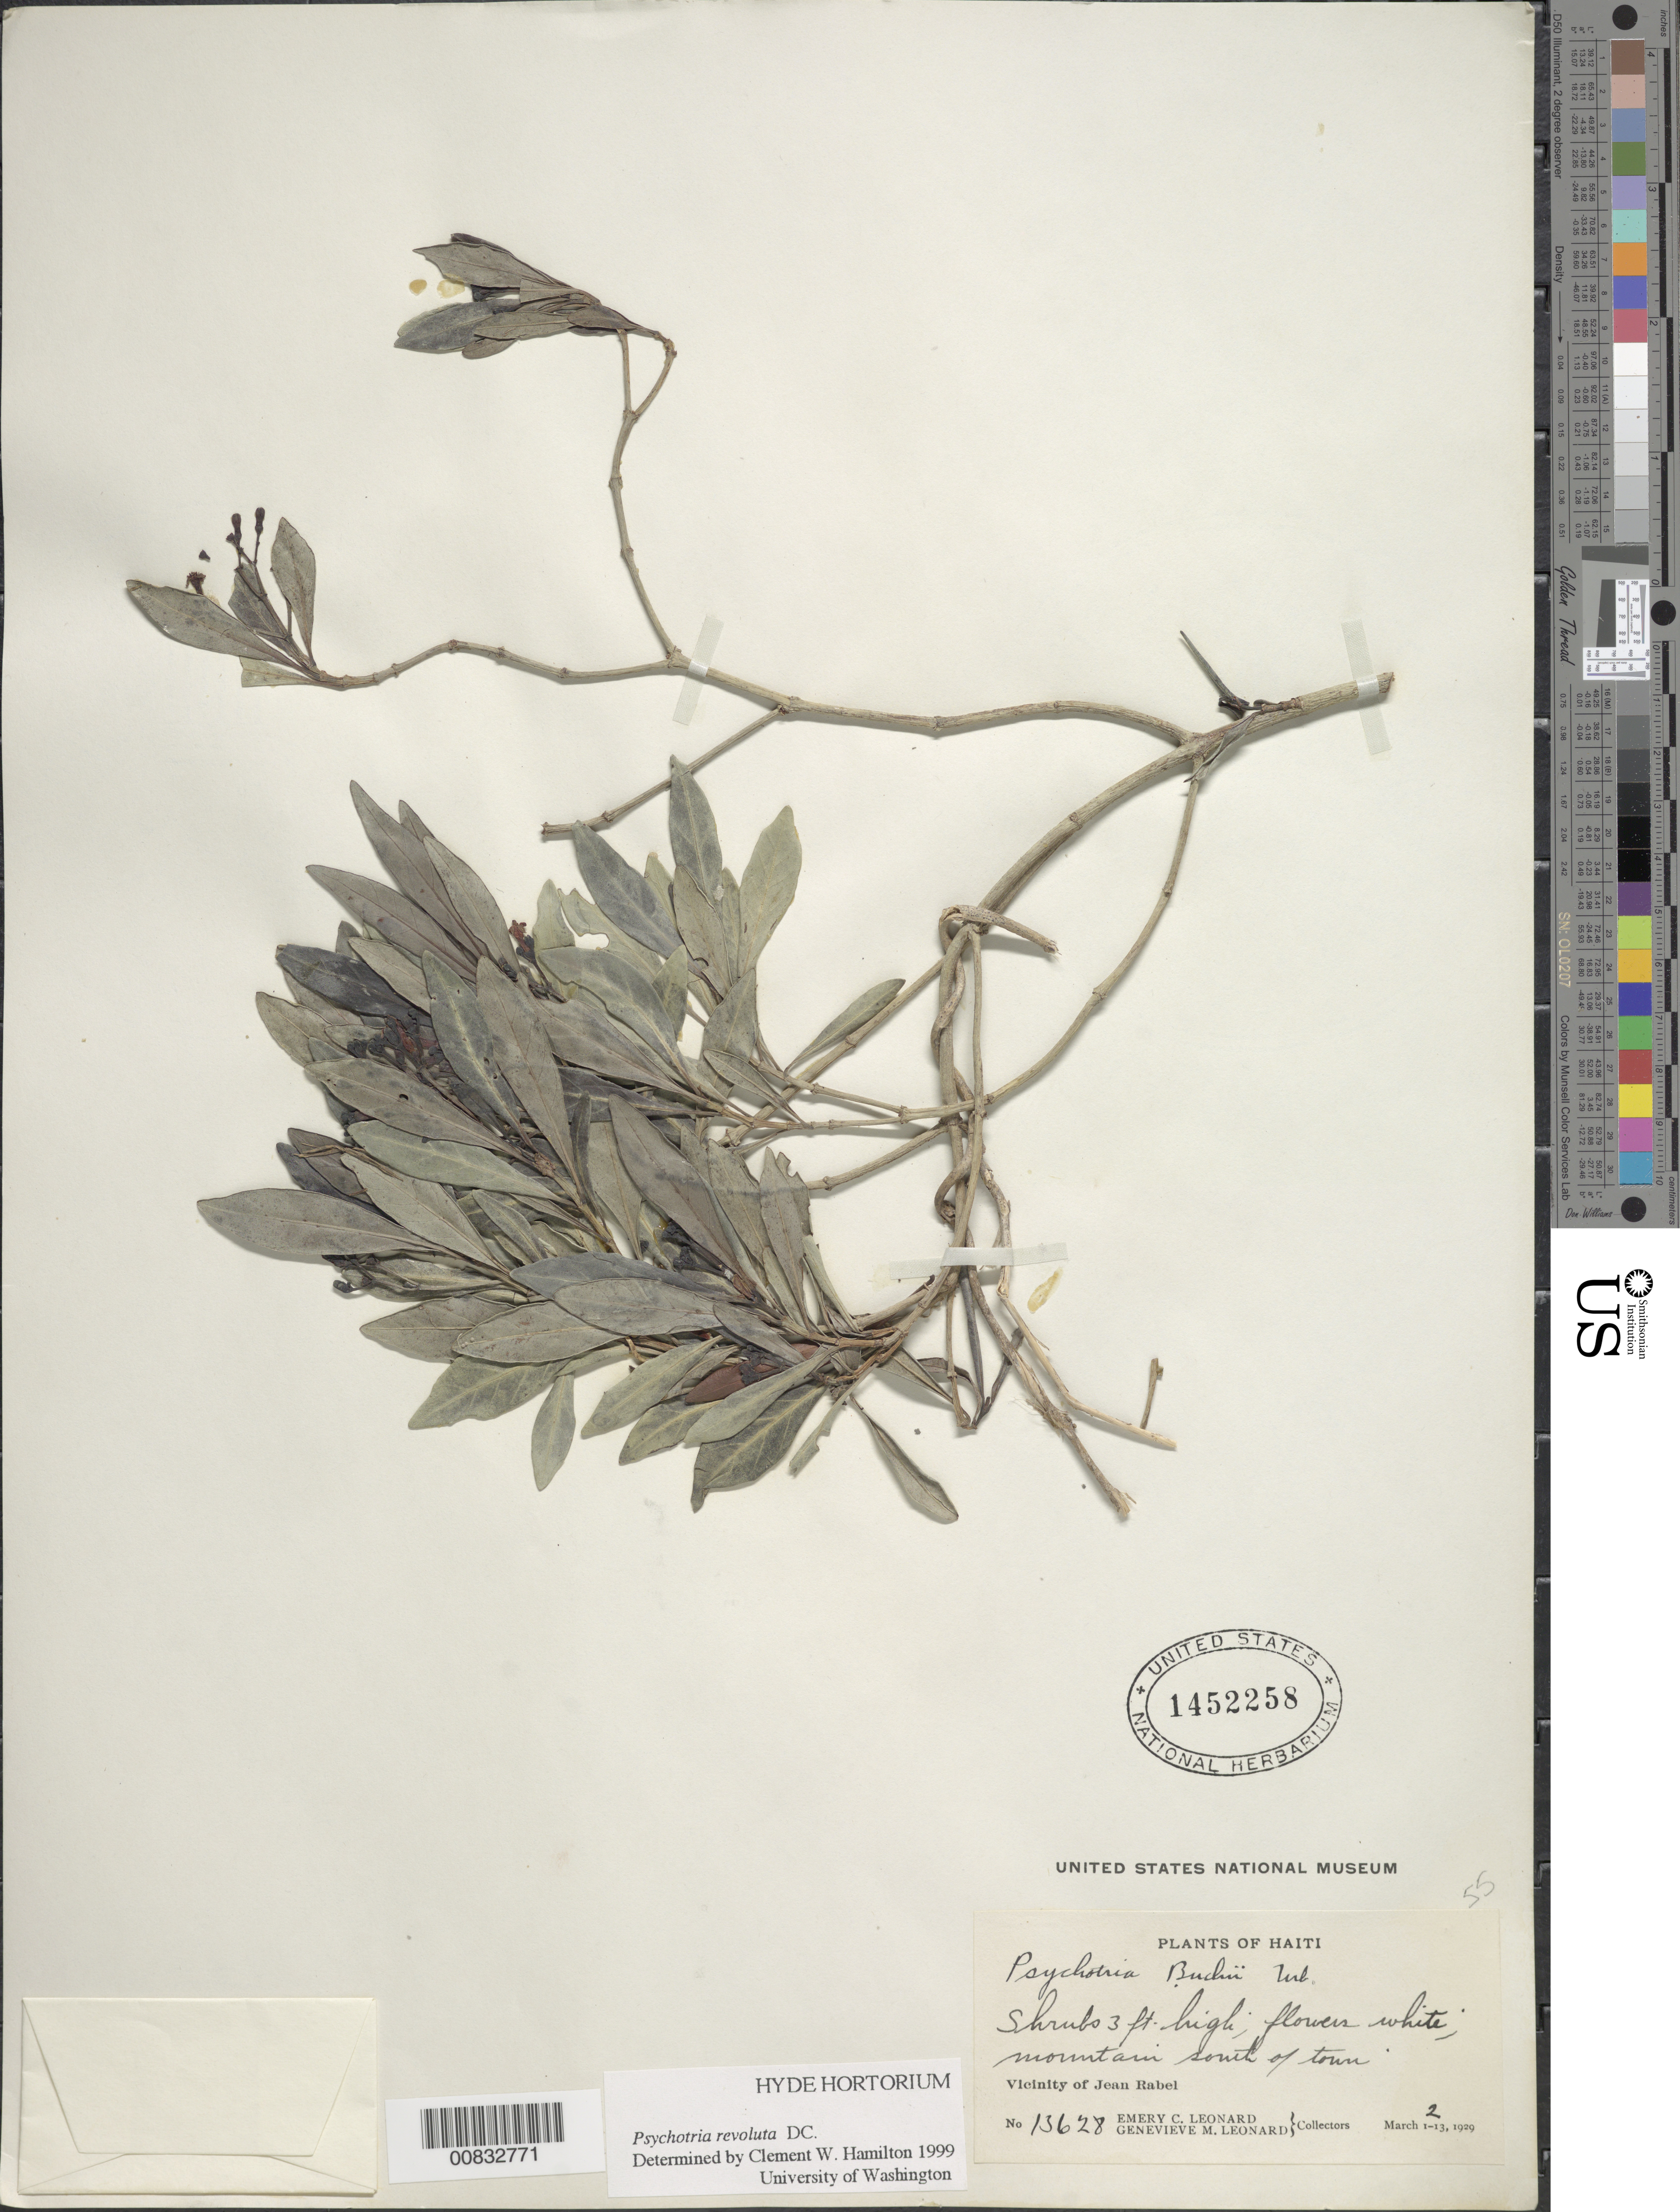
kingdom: Plantae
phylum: Tracheophyta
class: Magnoliopsida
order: Gentianales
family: Rubiaceae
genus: Psychotria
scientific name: Psychotria revoluta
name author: DC.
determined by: Hamilton, C. W.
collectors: E. C. Leonard & G. M. Leonard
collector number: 13628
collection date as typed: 02 Mar 1929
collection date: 1929-03-02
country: Haiti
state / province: Nord-Ouest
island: Hispaniola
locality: Vicinity of Jean Rabel, S of town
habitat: Mountain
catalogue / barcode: US 1452258